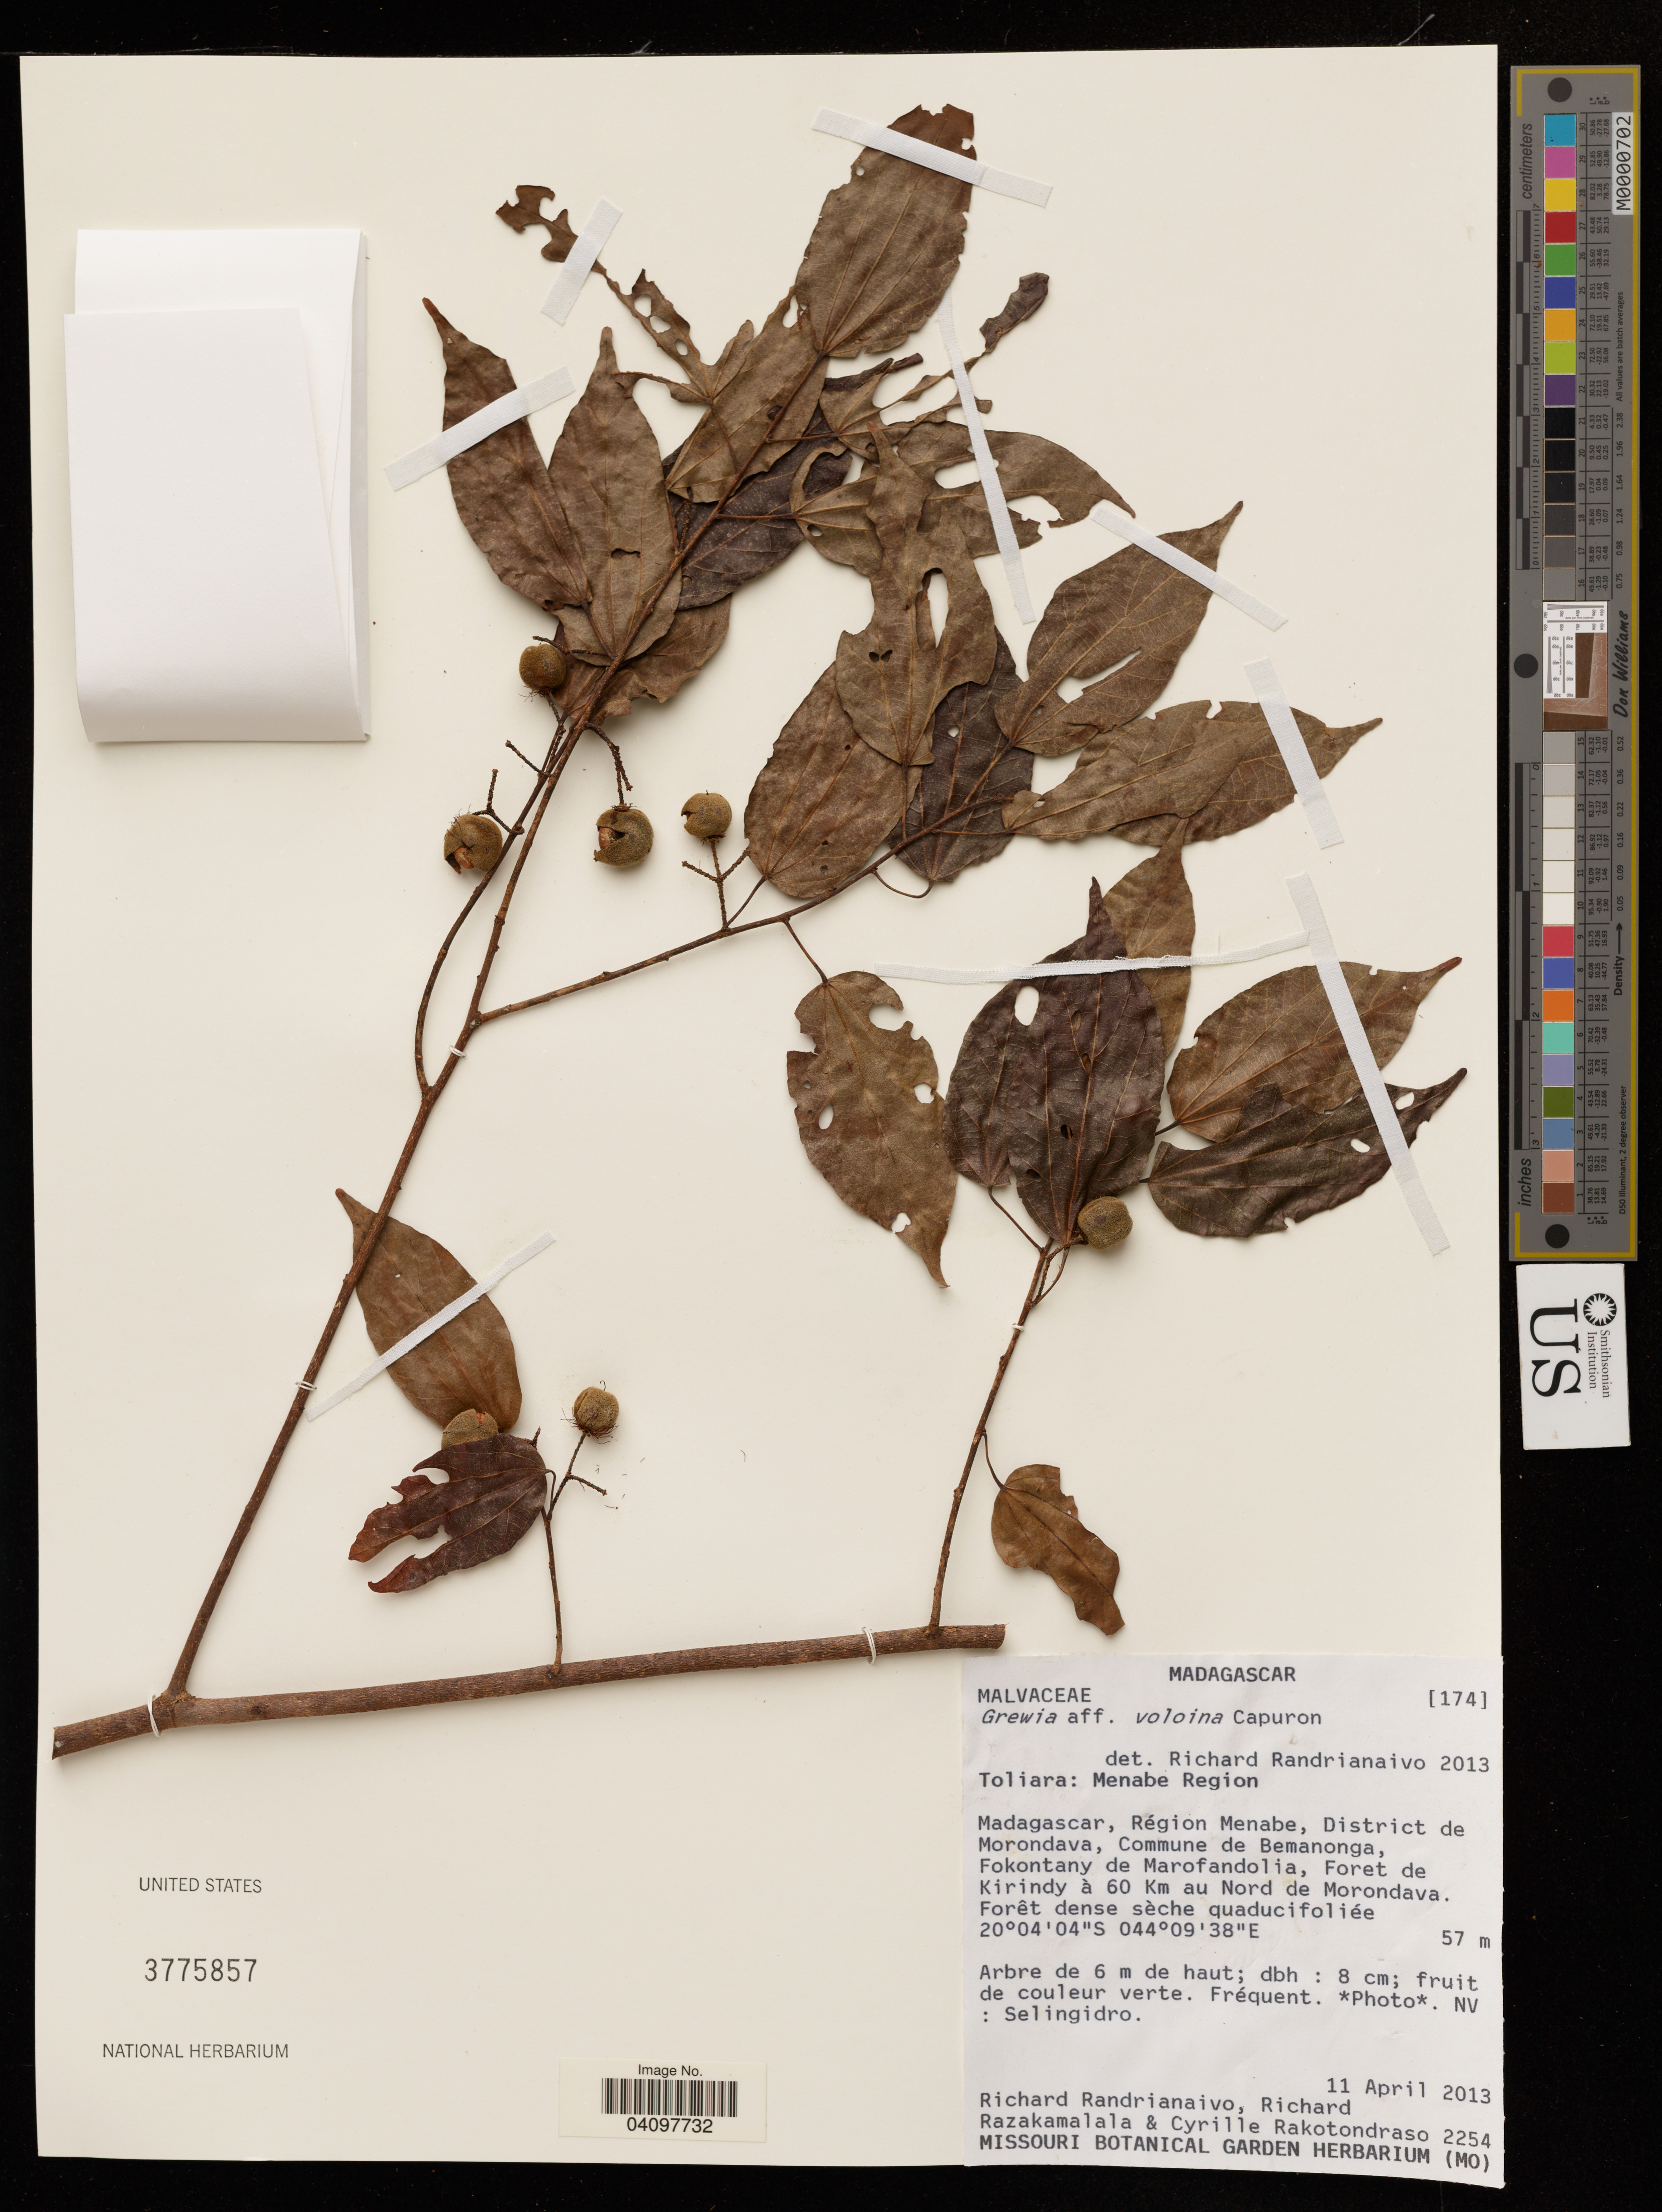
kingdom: Plantae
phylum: Tracheophyta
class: Magnoliopsida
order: Malvales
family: Malvaceae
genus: Grewia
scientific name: Grewia sambiranensis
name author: Capuron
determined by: Jourdain-Fievet, L.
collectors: R. Randrianaivo, R. Razakamalala & C. Rakotondraso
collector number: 2254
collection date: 2013-04-11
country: Madagascar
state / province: Toliara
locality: Région Menabe, District de Morondava, Commune de Bemanonga, Fokontany de Marofandolia, Foret de Kirindy à 60 Km au Nord de Morondava.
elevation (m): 57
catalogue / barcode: US 3775857